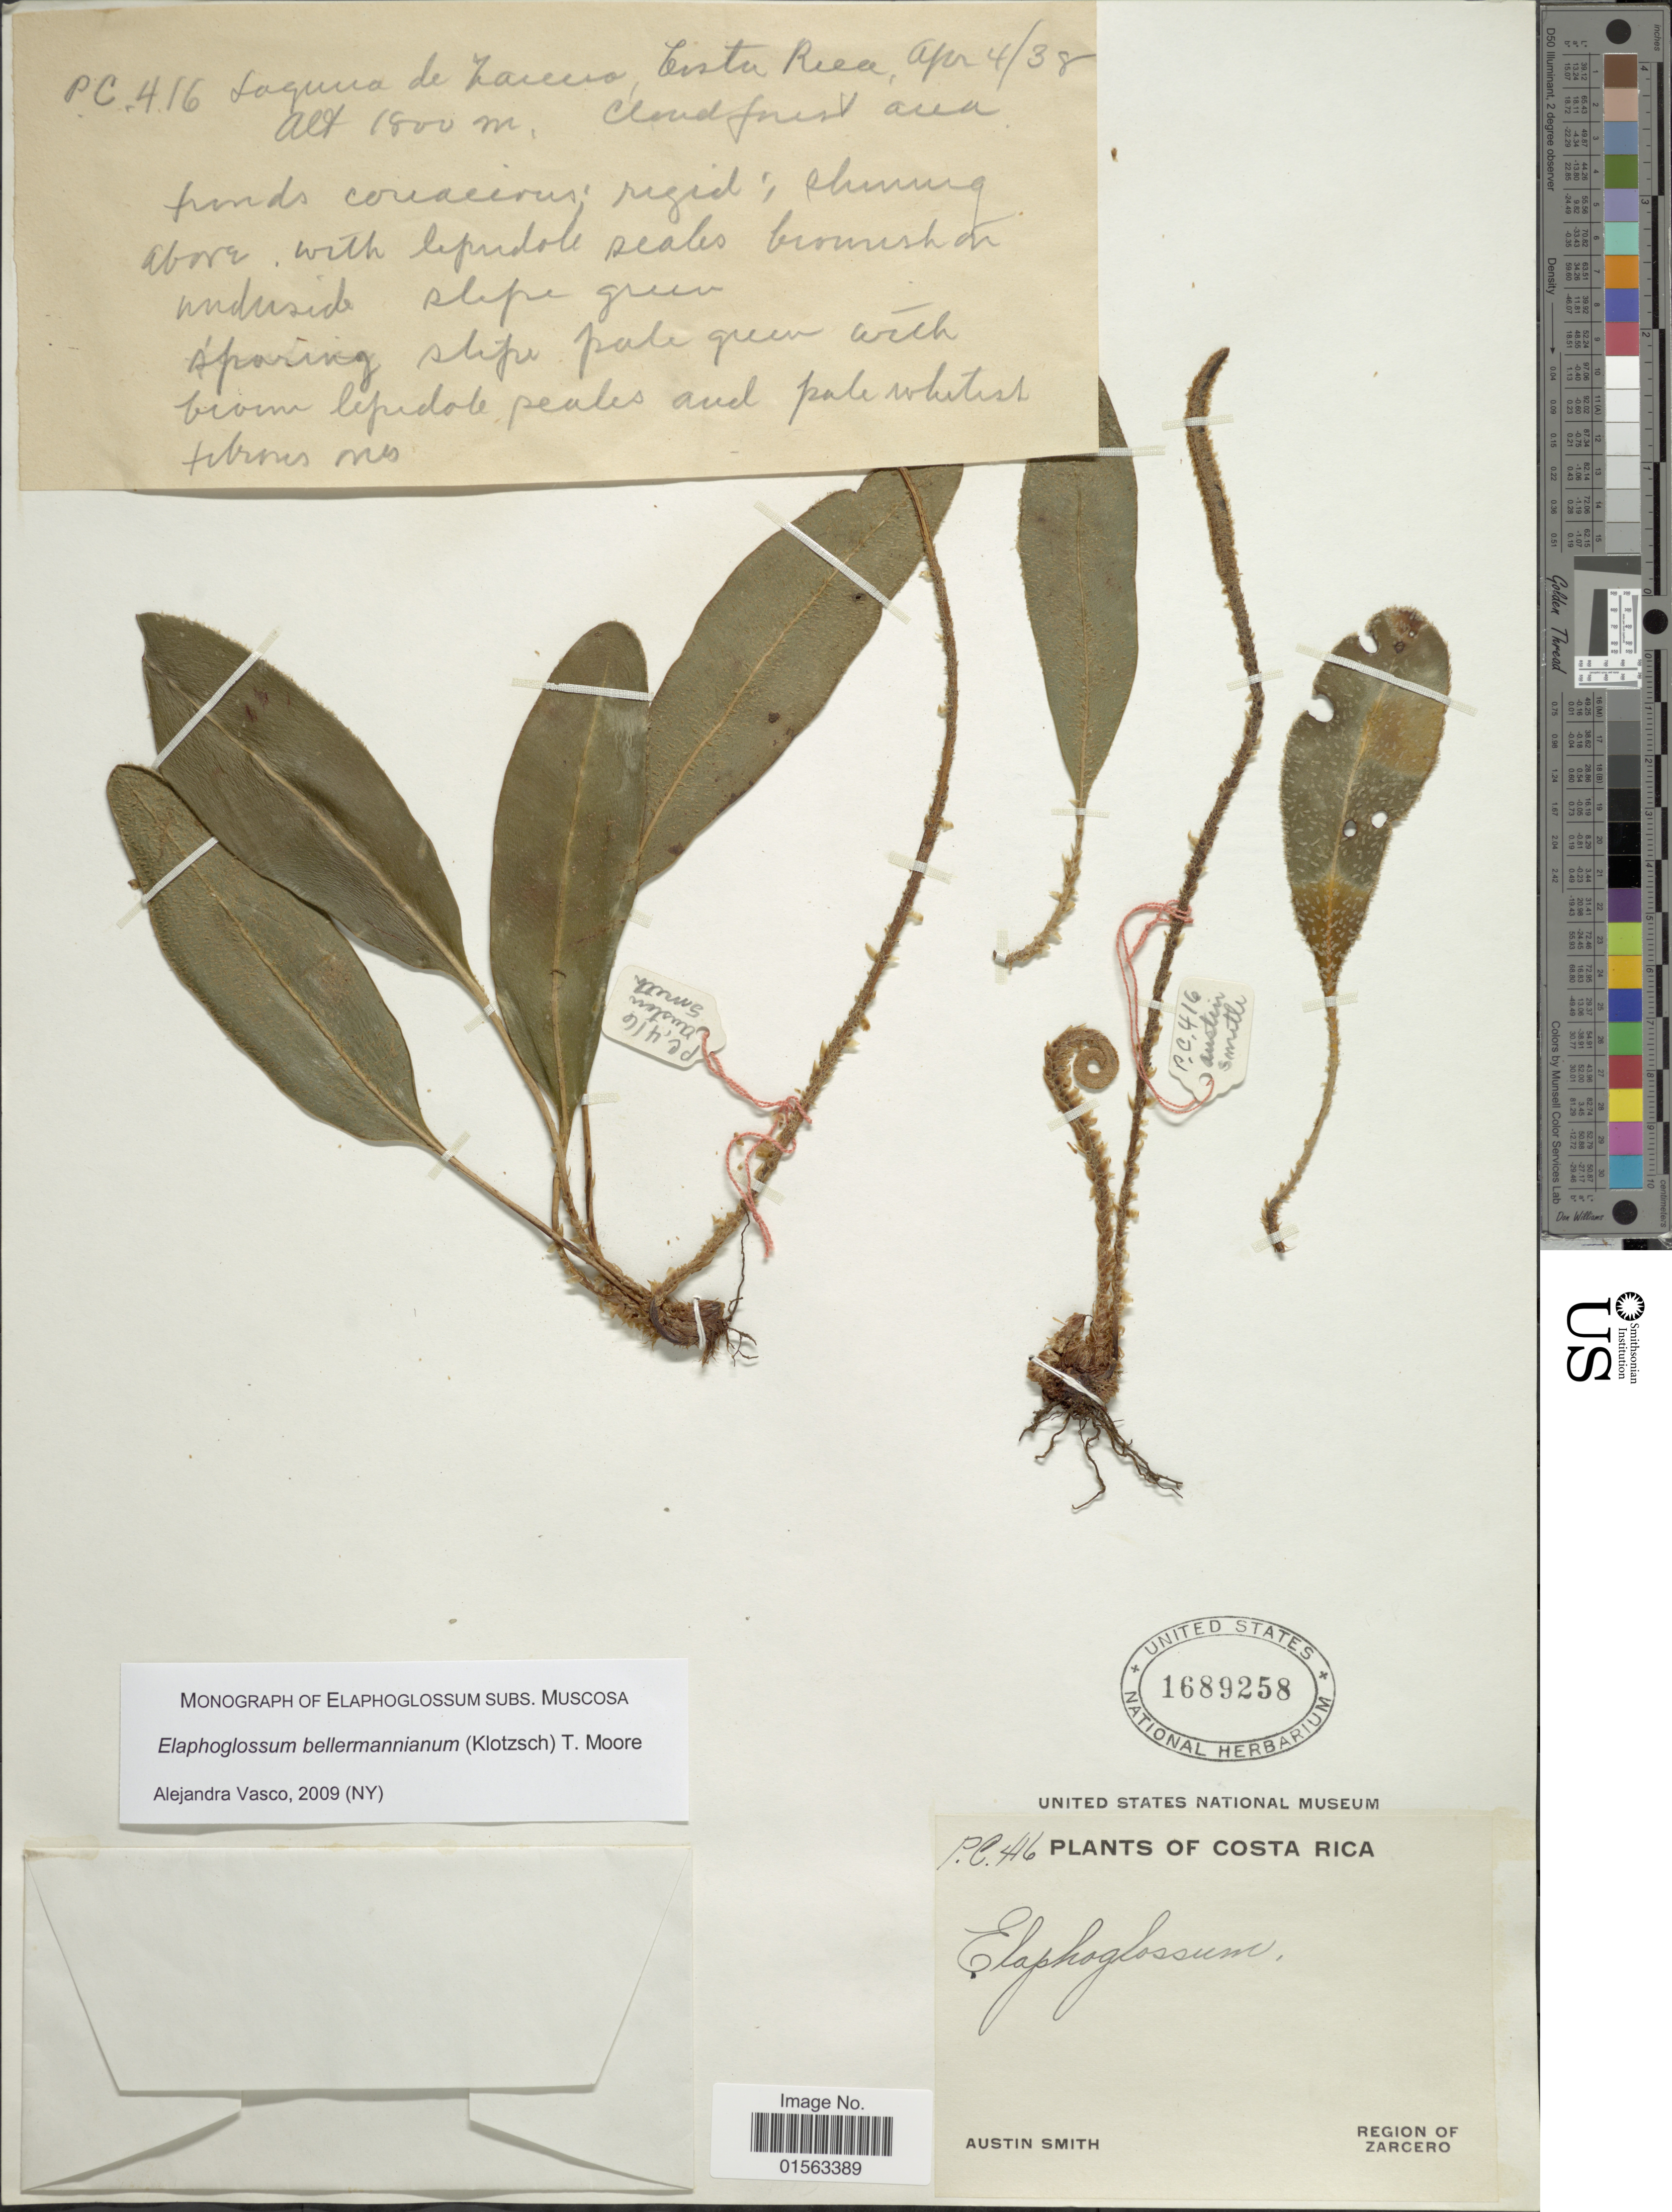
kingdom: Plantae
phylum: Tracheophyta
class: Polypodiopsida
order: Polypodiales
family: Dryopteridaceae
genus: Elaphoglossum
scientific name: Elaphoglossum bellermannianum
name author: (Klotzsch) T. Moore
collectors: Aust P. Smith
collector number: PC416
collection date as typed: Transcribed d/m/y: 4/4/38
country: Costa Rica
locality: Laguna de Zarcero, Region of Zarcero, Costa Rica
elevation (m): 1800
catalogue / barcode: US 1689258